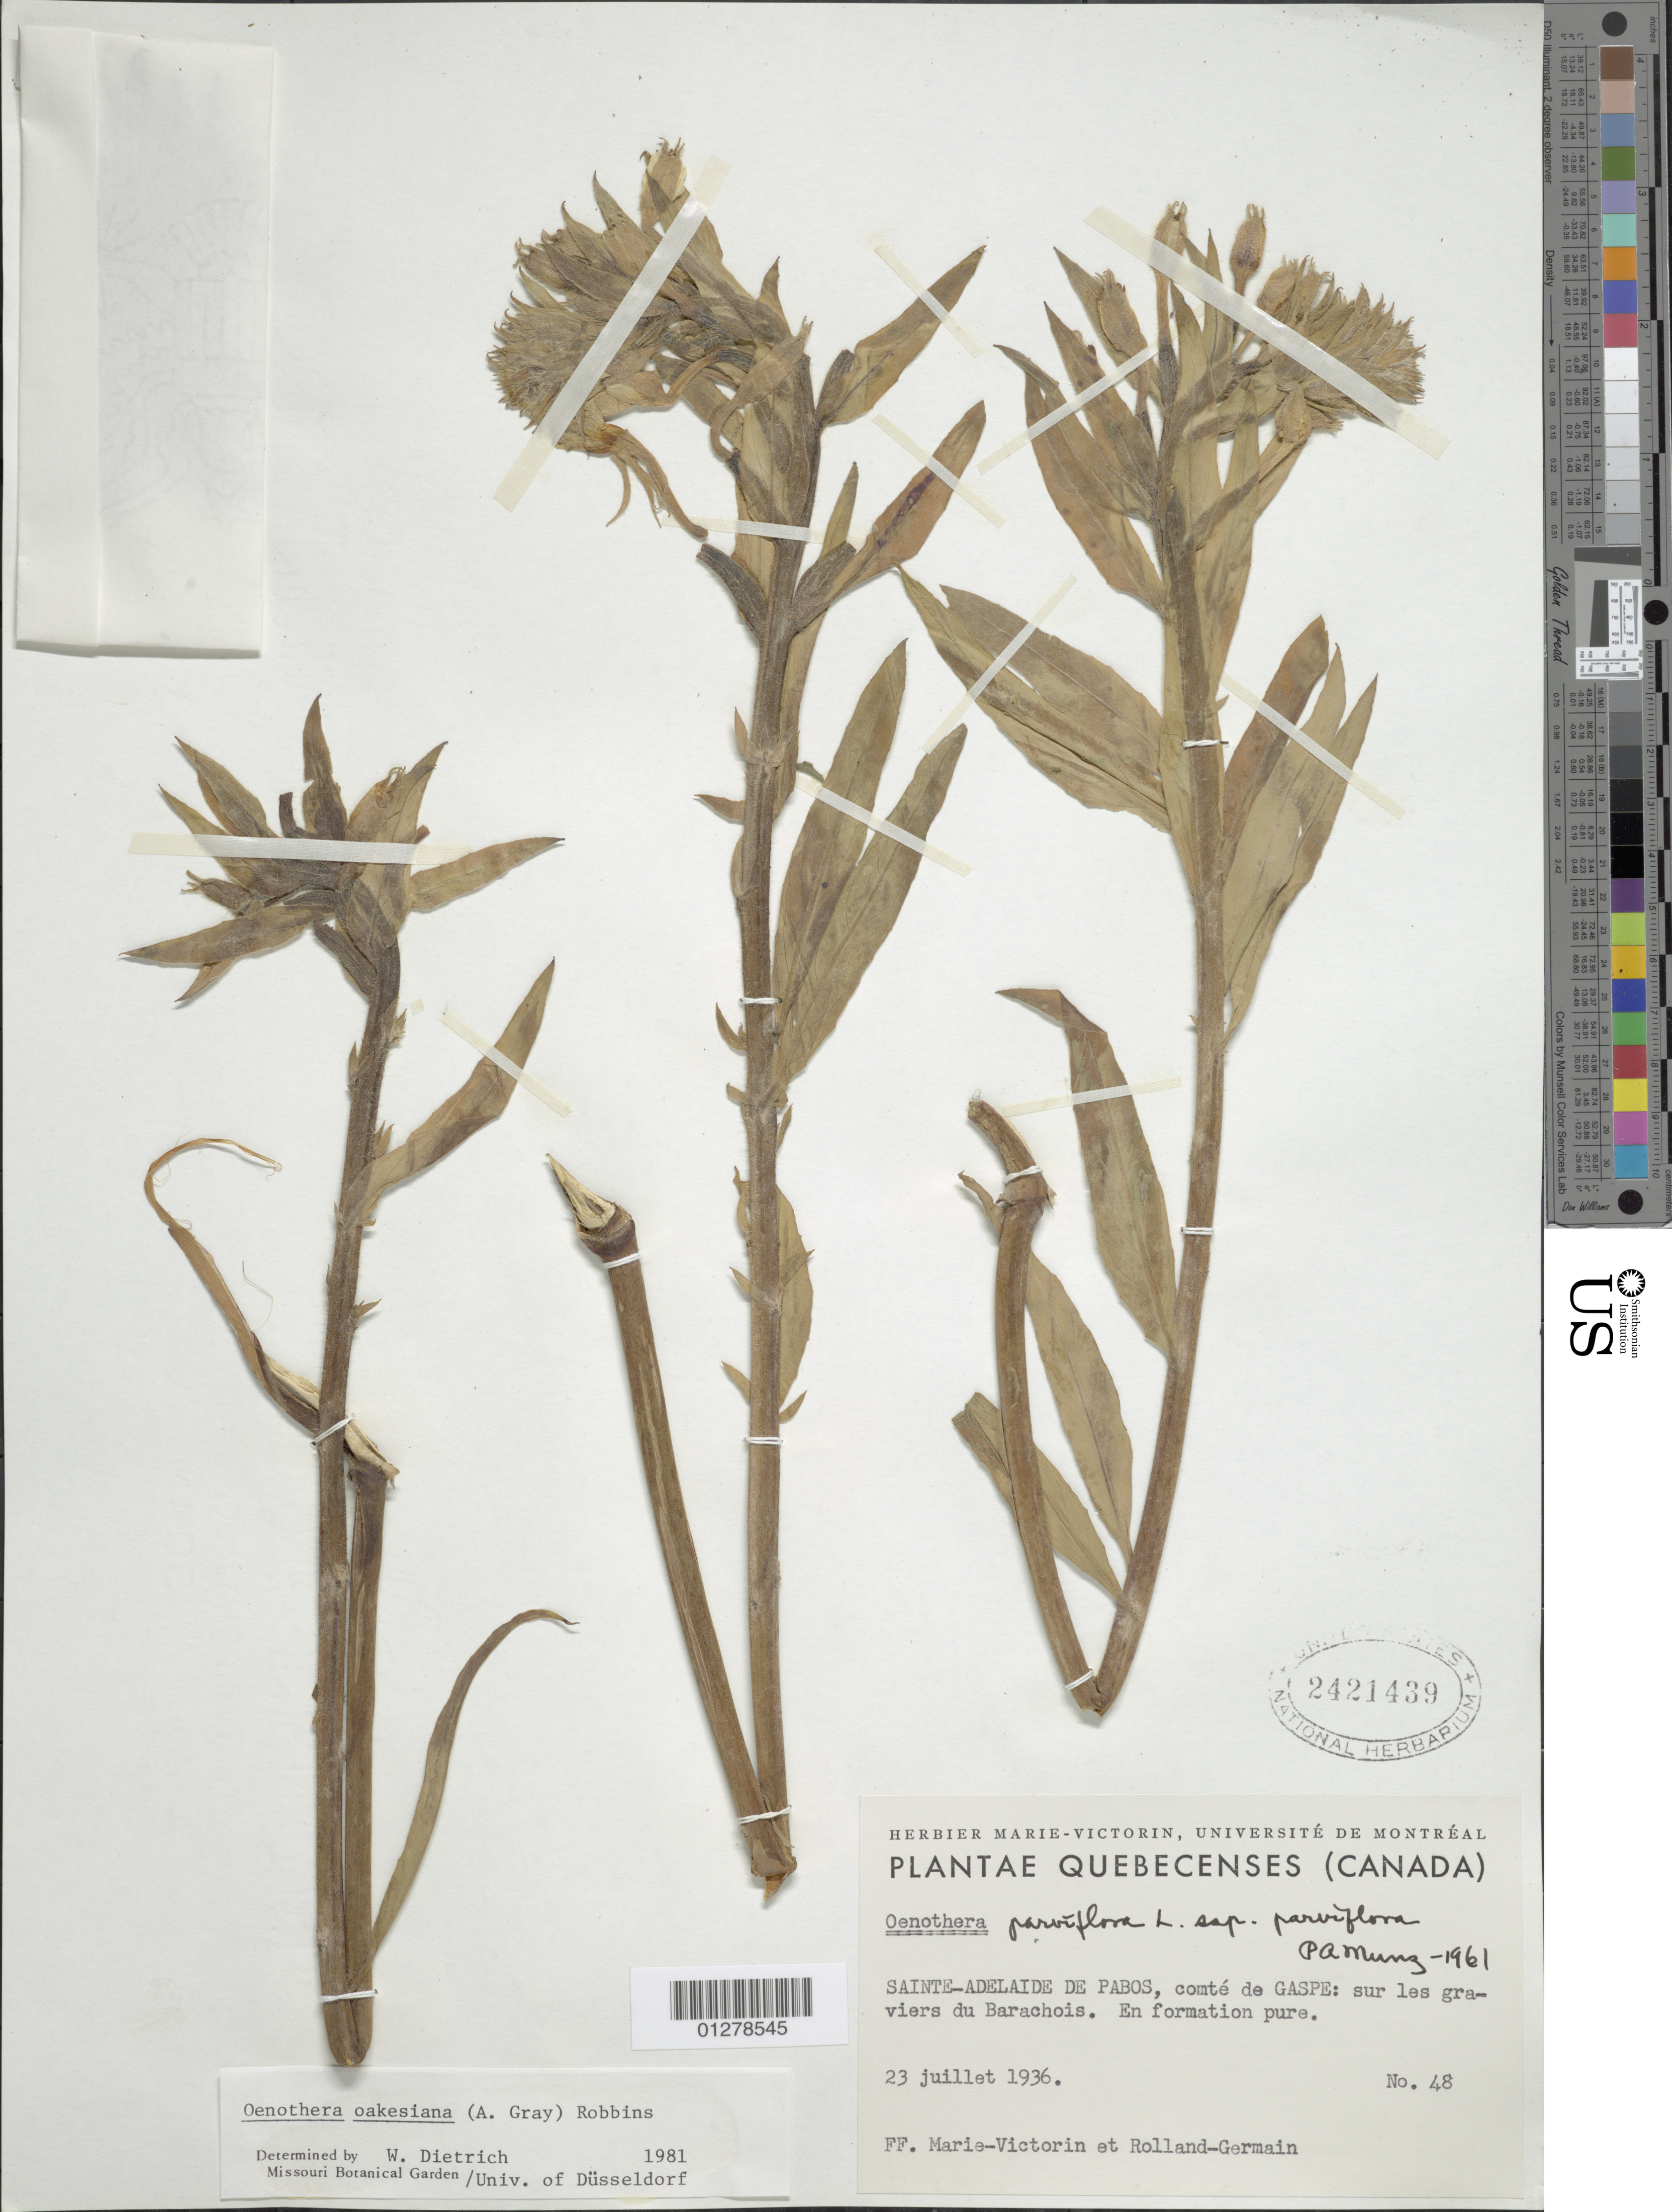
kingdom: Plantae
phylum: Tracheophyta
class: Magnoliopsida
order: Myrtales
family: Onagraceae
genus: Oenothera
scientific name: Oenothera oakesiana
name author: (A. Gray) J.W. Robbins ex S. Watson & J.M. Coult.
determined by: Dietrich, W.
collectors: Fr. Marie-Victorin & Rolland-Germain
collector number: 48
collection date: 1936-07-23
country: Canada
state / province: Quebec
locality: Sainte- Adelaide De Pabos.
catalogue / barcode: US 2421439